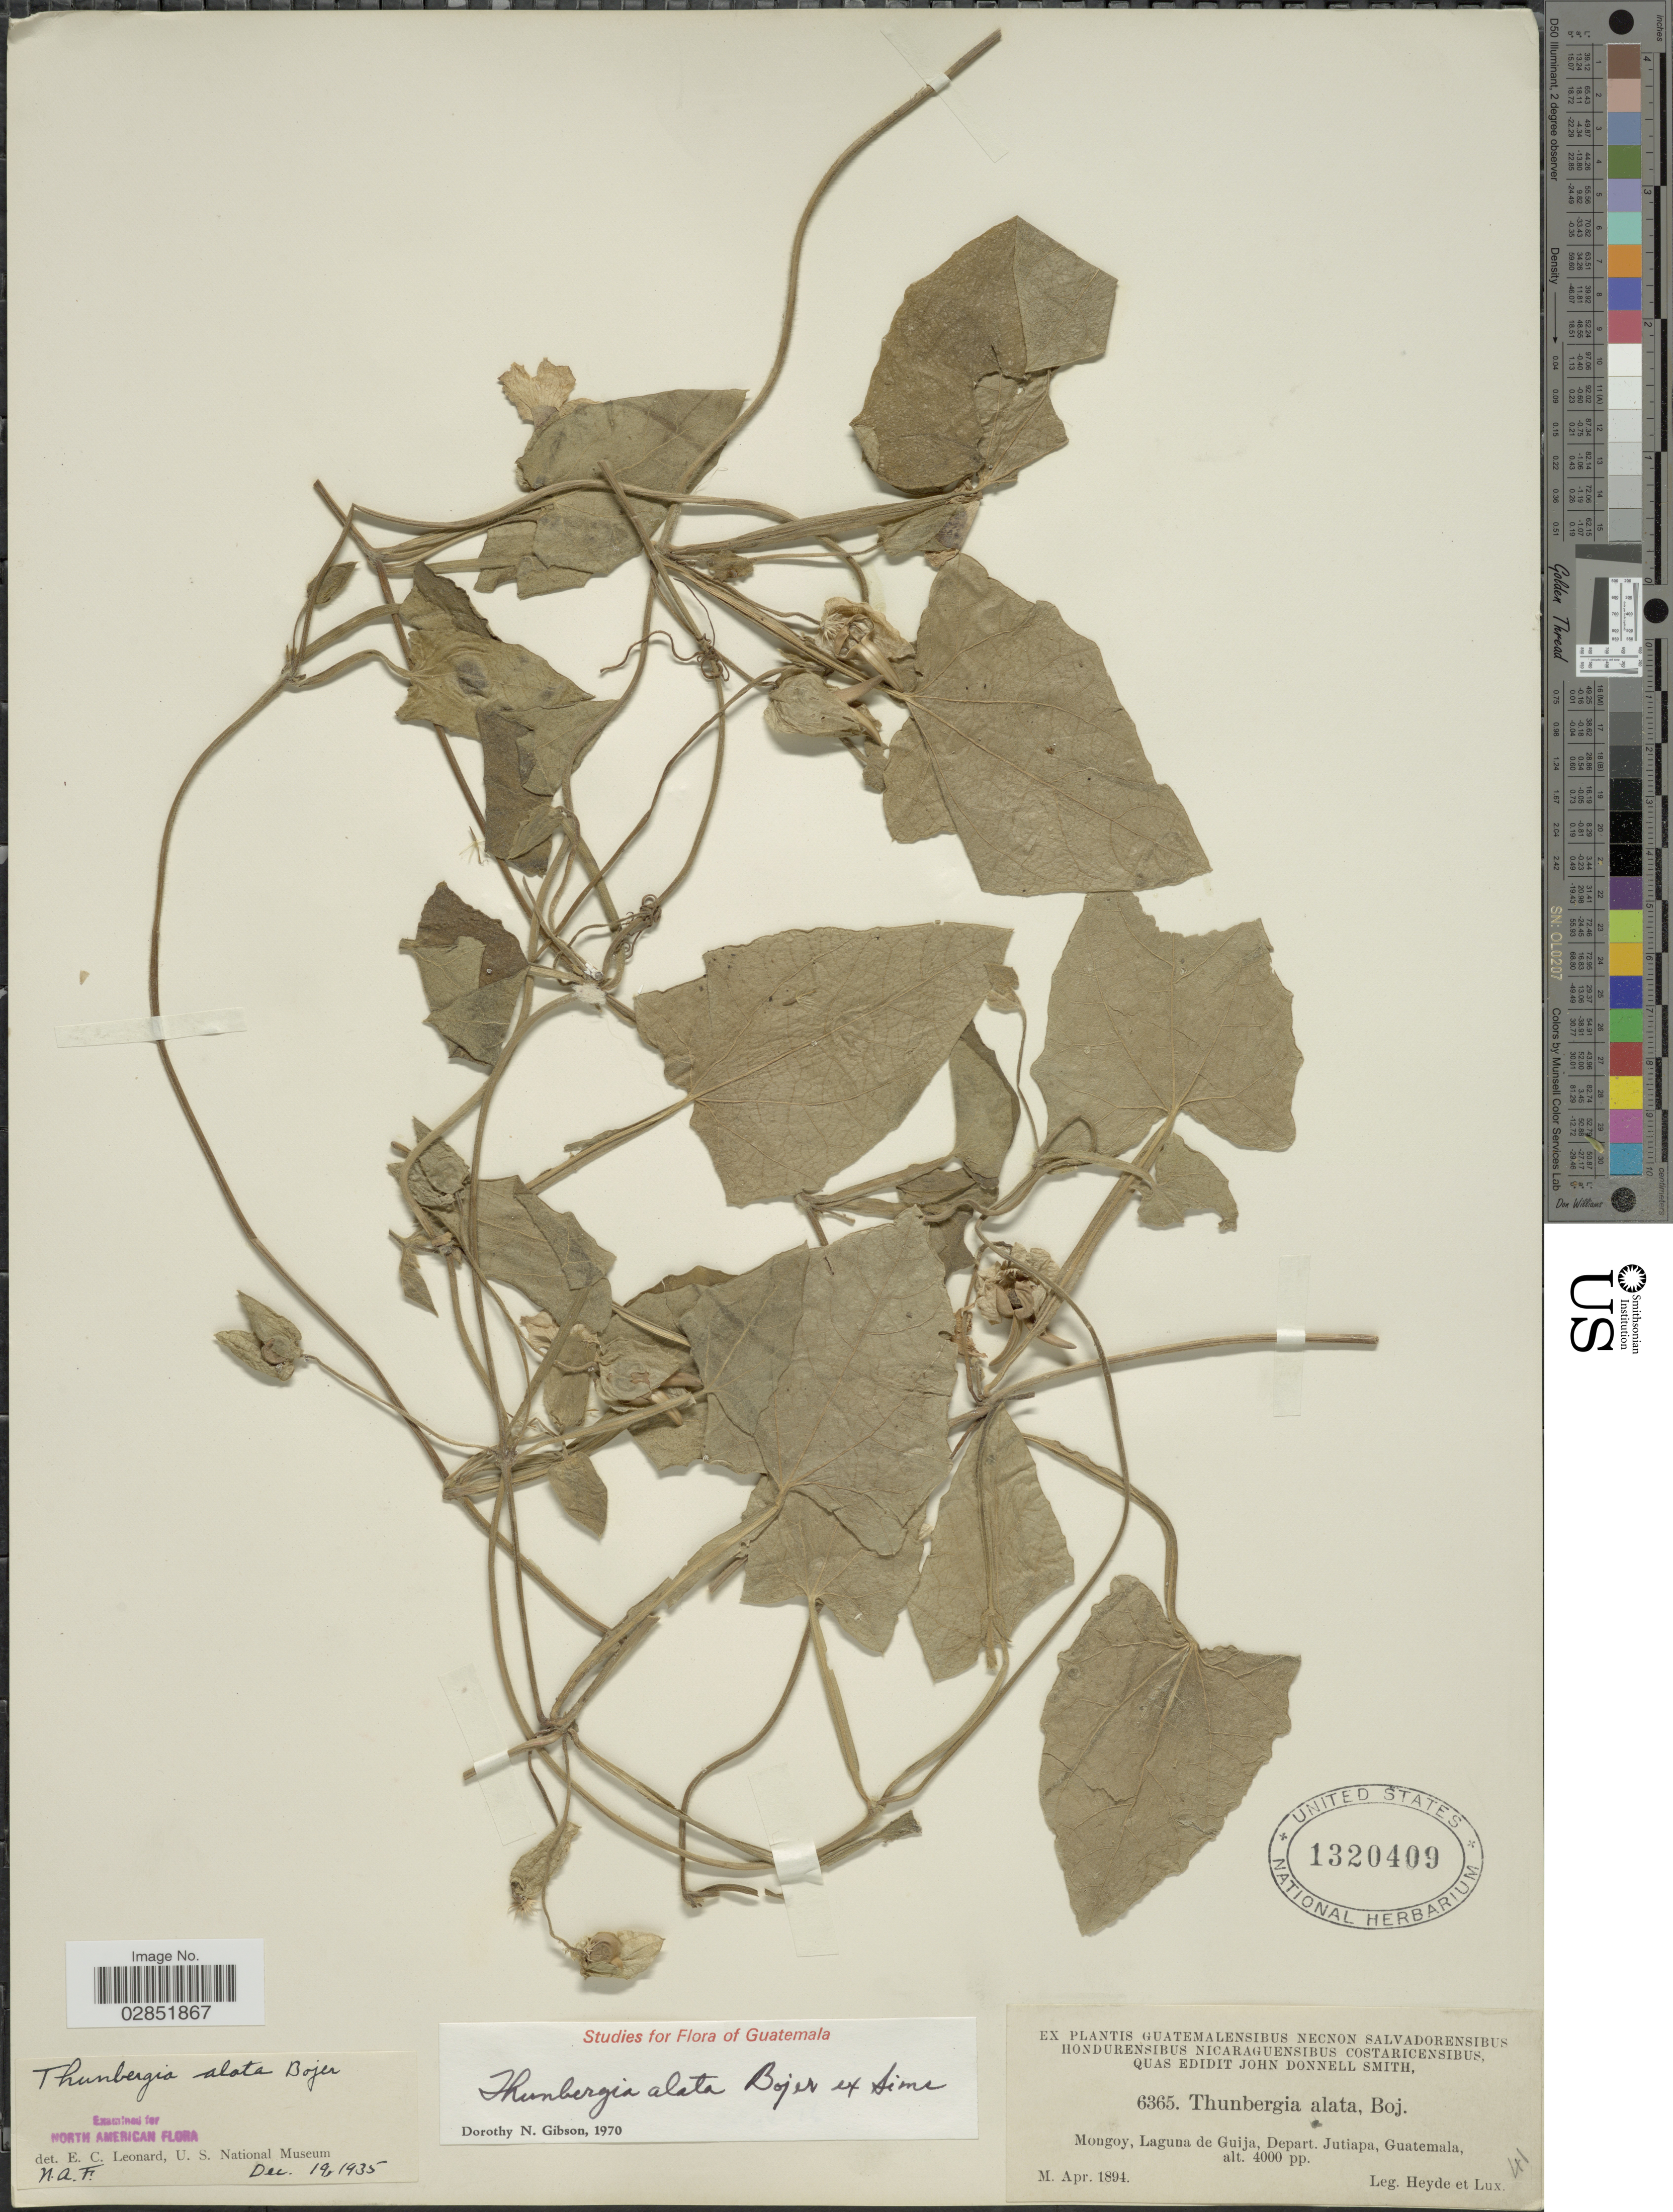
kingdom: Plantae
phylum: Tracheophyta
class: Magnoliopsida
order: Lamiales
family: Acanthaceae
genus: Thunbergia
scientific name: Thunbergia alata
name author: Bojer ex Sims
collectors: Heyde & Lux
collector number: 6365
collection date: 1894-04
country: Guatemala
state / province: Jutiapa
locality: Mongoy, Laguna de Guija, Depart, Jutiapa.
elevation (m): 1219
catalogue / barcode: US 1320409